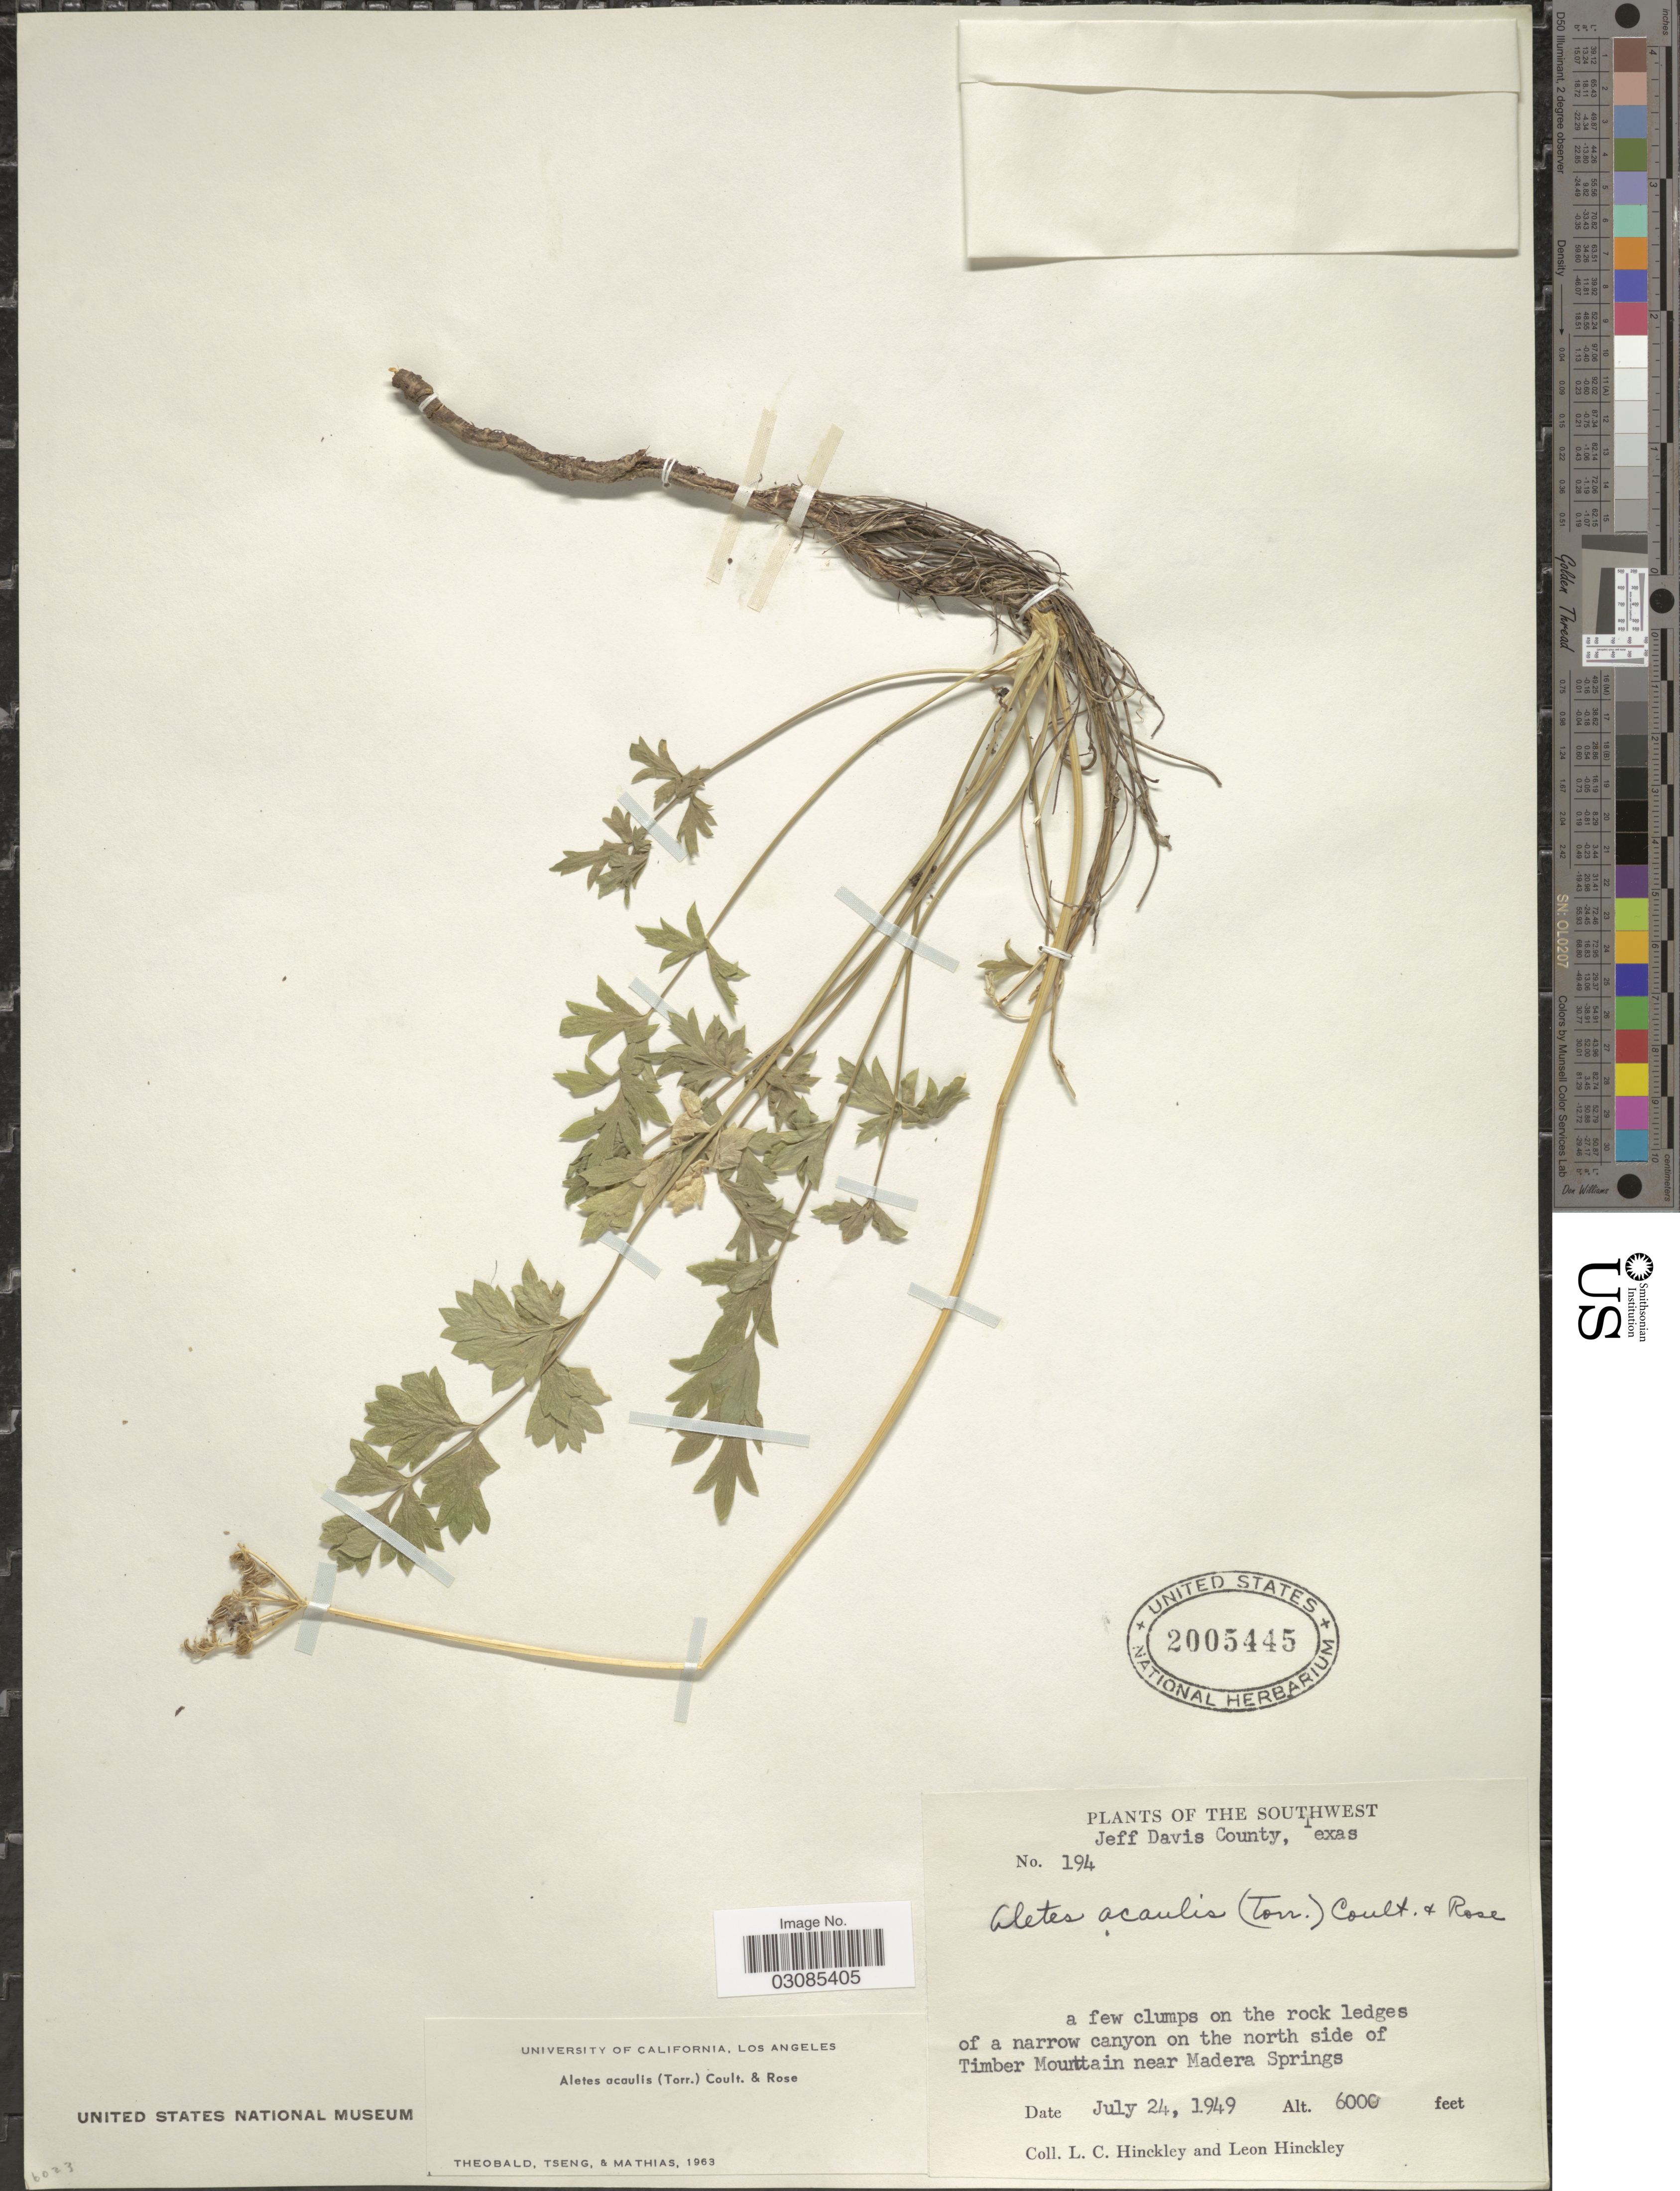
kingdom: Plantae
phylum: Tracheophyta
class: Magnoliopsida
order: Apiales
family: Apiaceae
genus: Aletes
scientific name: Aletes acaulis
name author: (Torr.) J.M. Coult. & Rose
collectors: L. Hinckley & L. Hinckley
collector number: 194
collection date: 1949-07-24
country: United States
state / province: Texas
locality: Southwest. Jeff Davis County. A few clumps on the rock ledges of a narrow canyon on the north side of Timber Mountain near Madera Springs.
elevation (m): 1829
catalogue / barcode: US 2005445